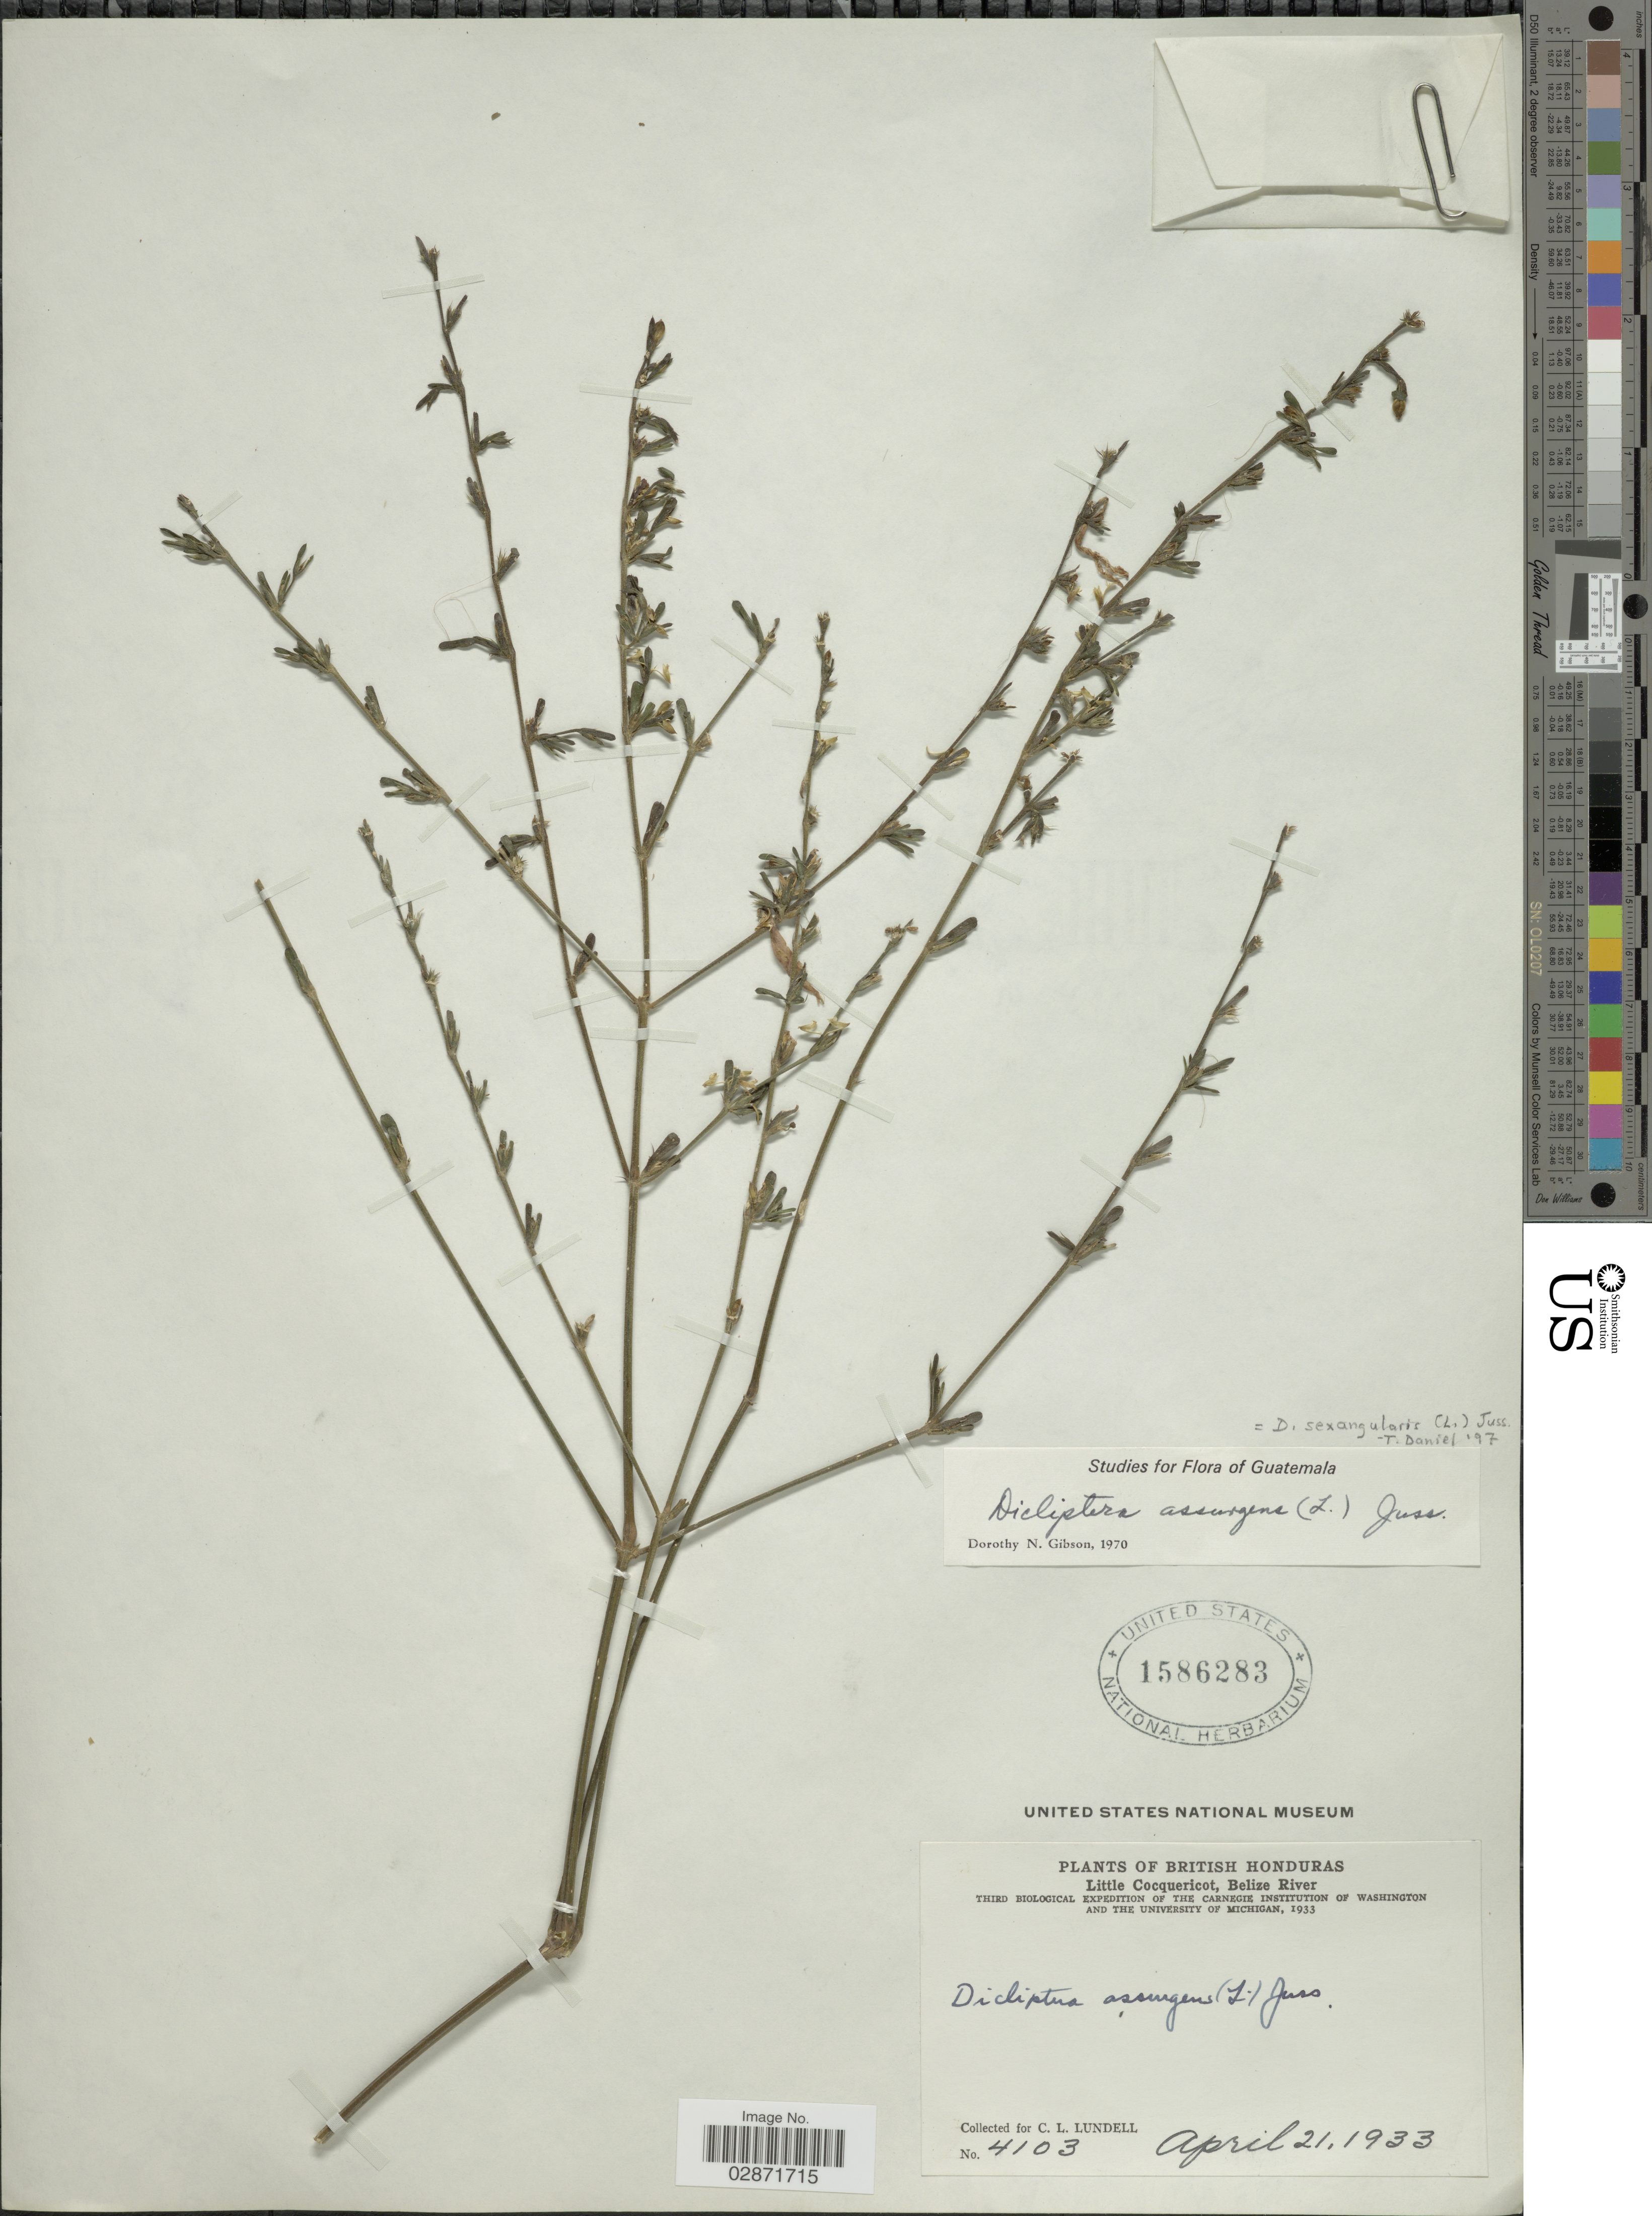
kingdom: Plantae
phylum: Tracheophyta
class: Magnoliopsida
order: Lamiales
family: Acanthaceae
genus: Dicliptera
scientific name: Dicliptera sexangularis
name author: (L.) Juss.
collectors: C. L. Lundell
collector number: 4103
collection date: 1933-04-21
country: Belize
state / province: Belize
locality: British Honduras, Little Cocquericot, Belize River.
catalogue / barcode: US 1586283